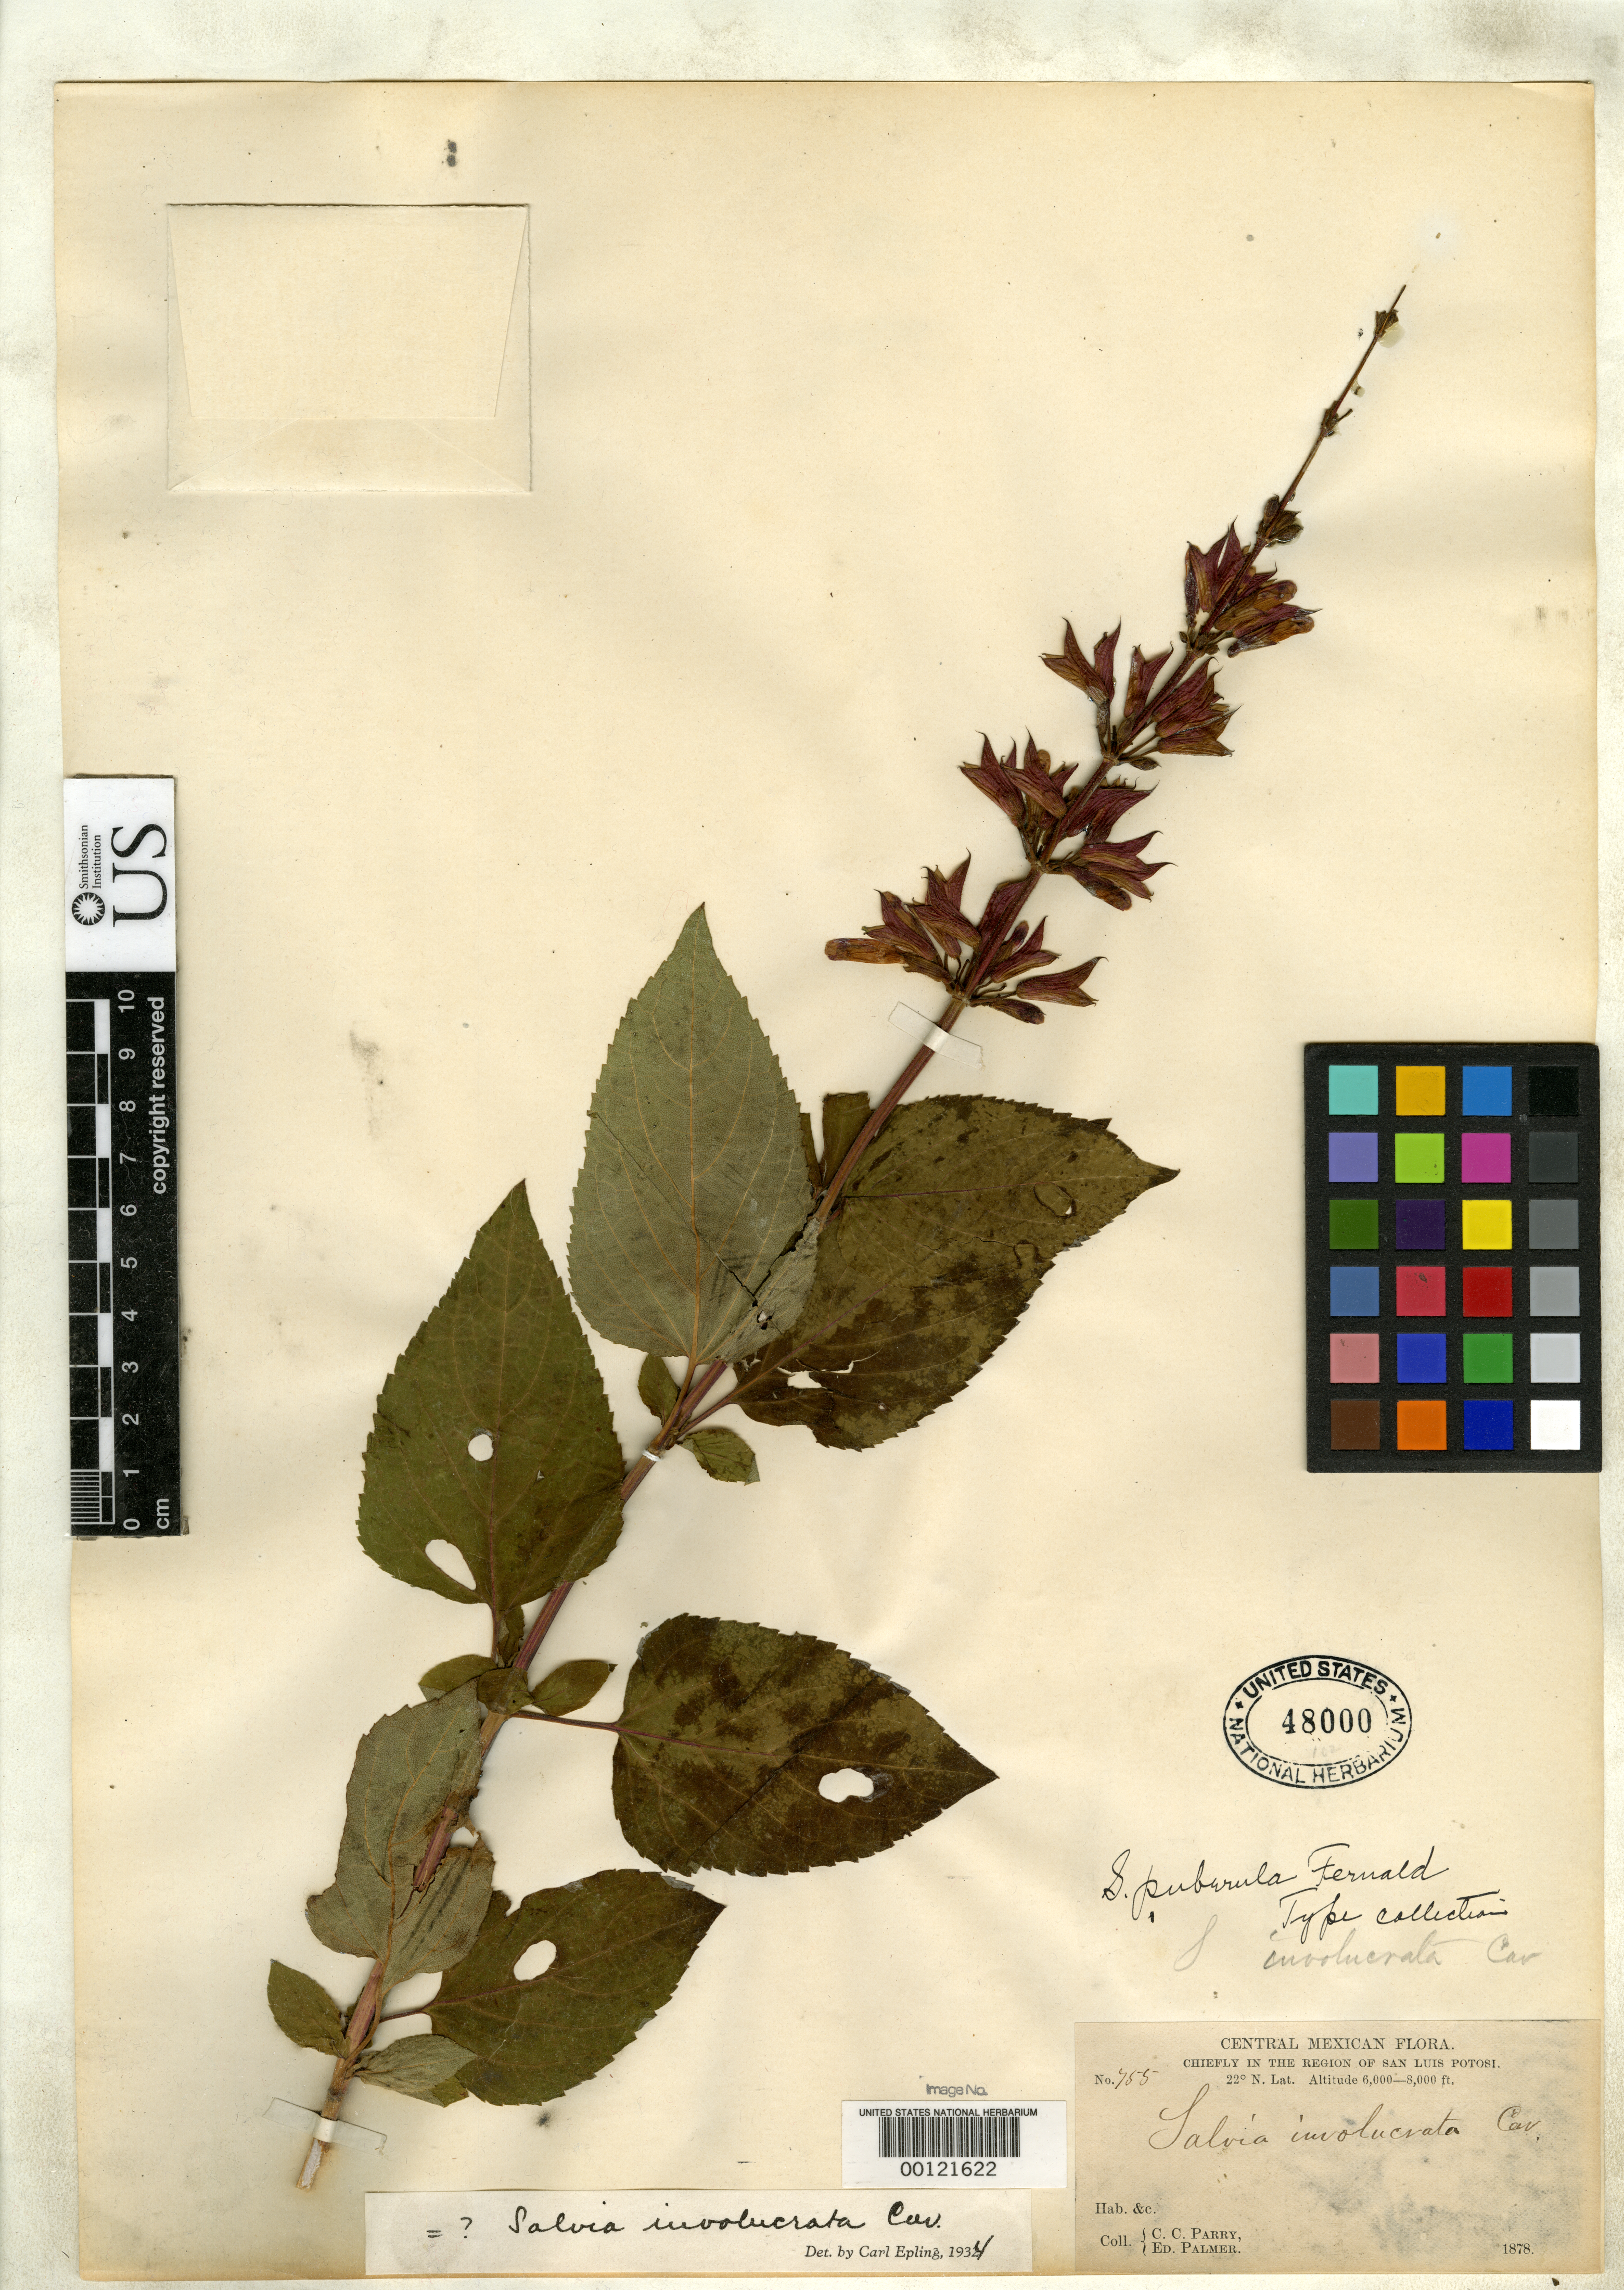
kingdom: Plantae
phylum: Tracheophyta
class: Magnoliopsida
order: Lamiales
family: Lamiaceae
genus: Salvia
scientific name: Salvia puberula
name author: Fernald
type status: Isotype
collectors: C. C. Parry & E. Palmer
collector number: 755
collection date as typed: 1878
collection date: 1878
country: Mexico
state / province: San Luis Potosi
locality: San Luis Potosi.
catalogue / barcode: US 48000